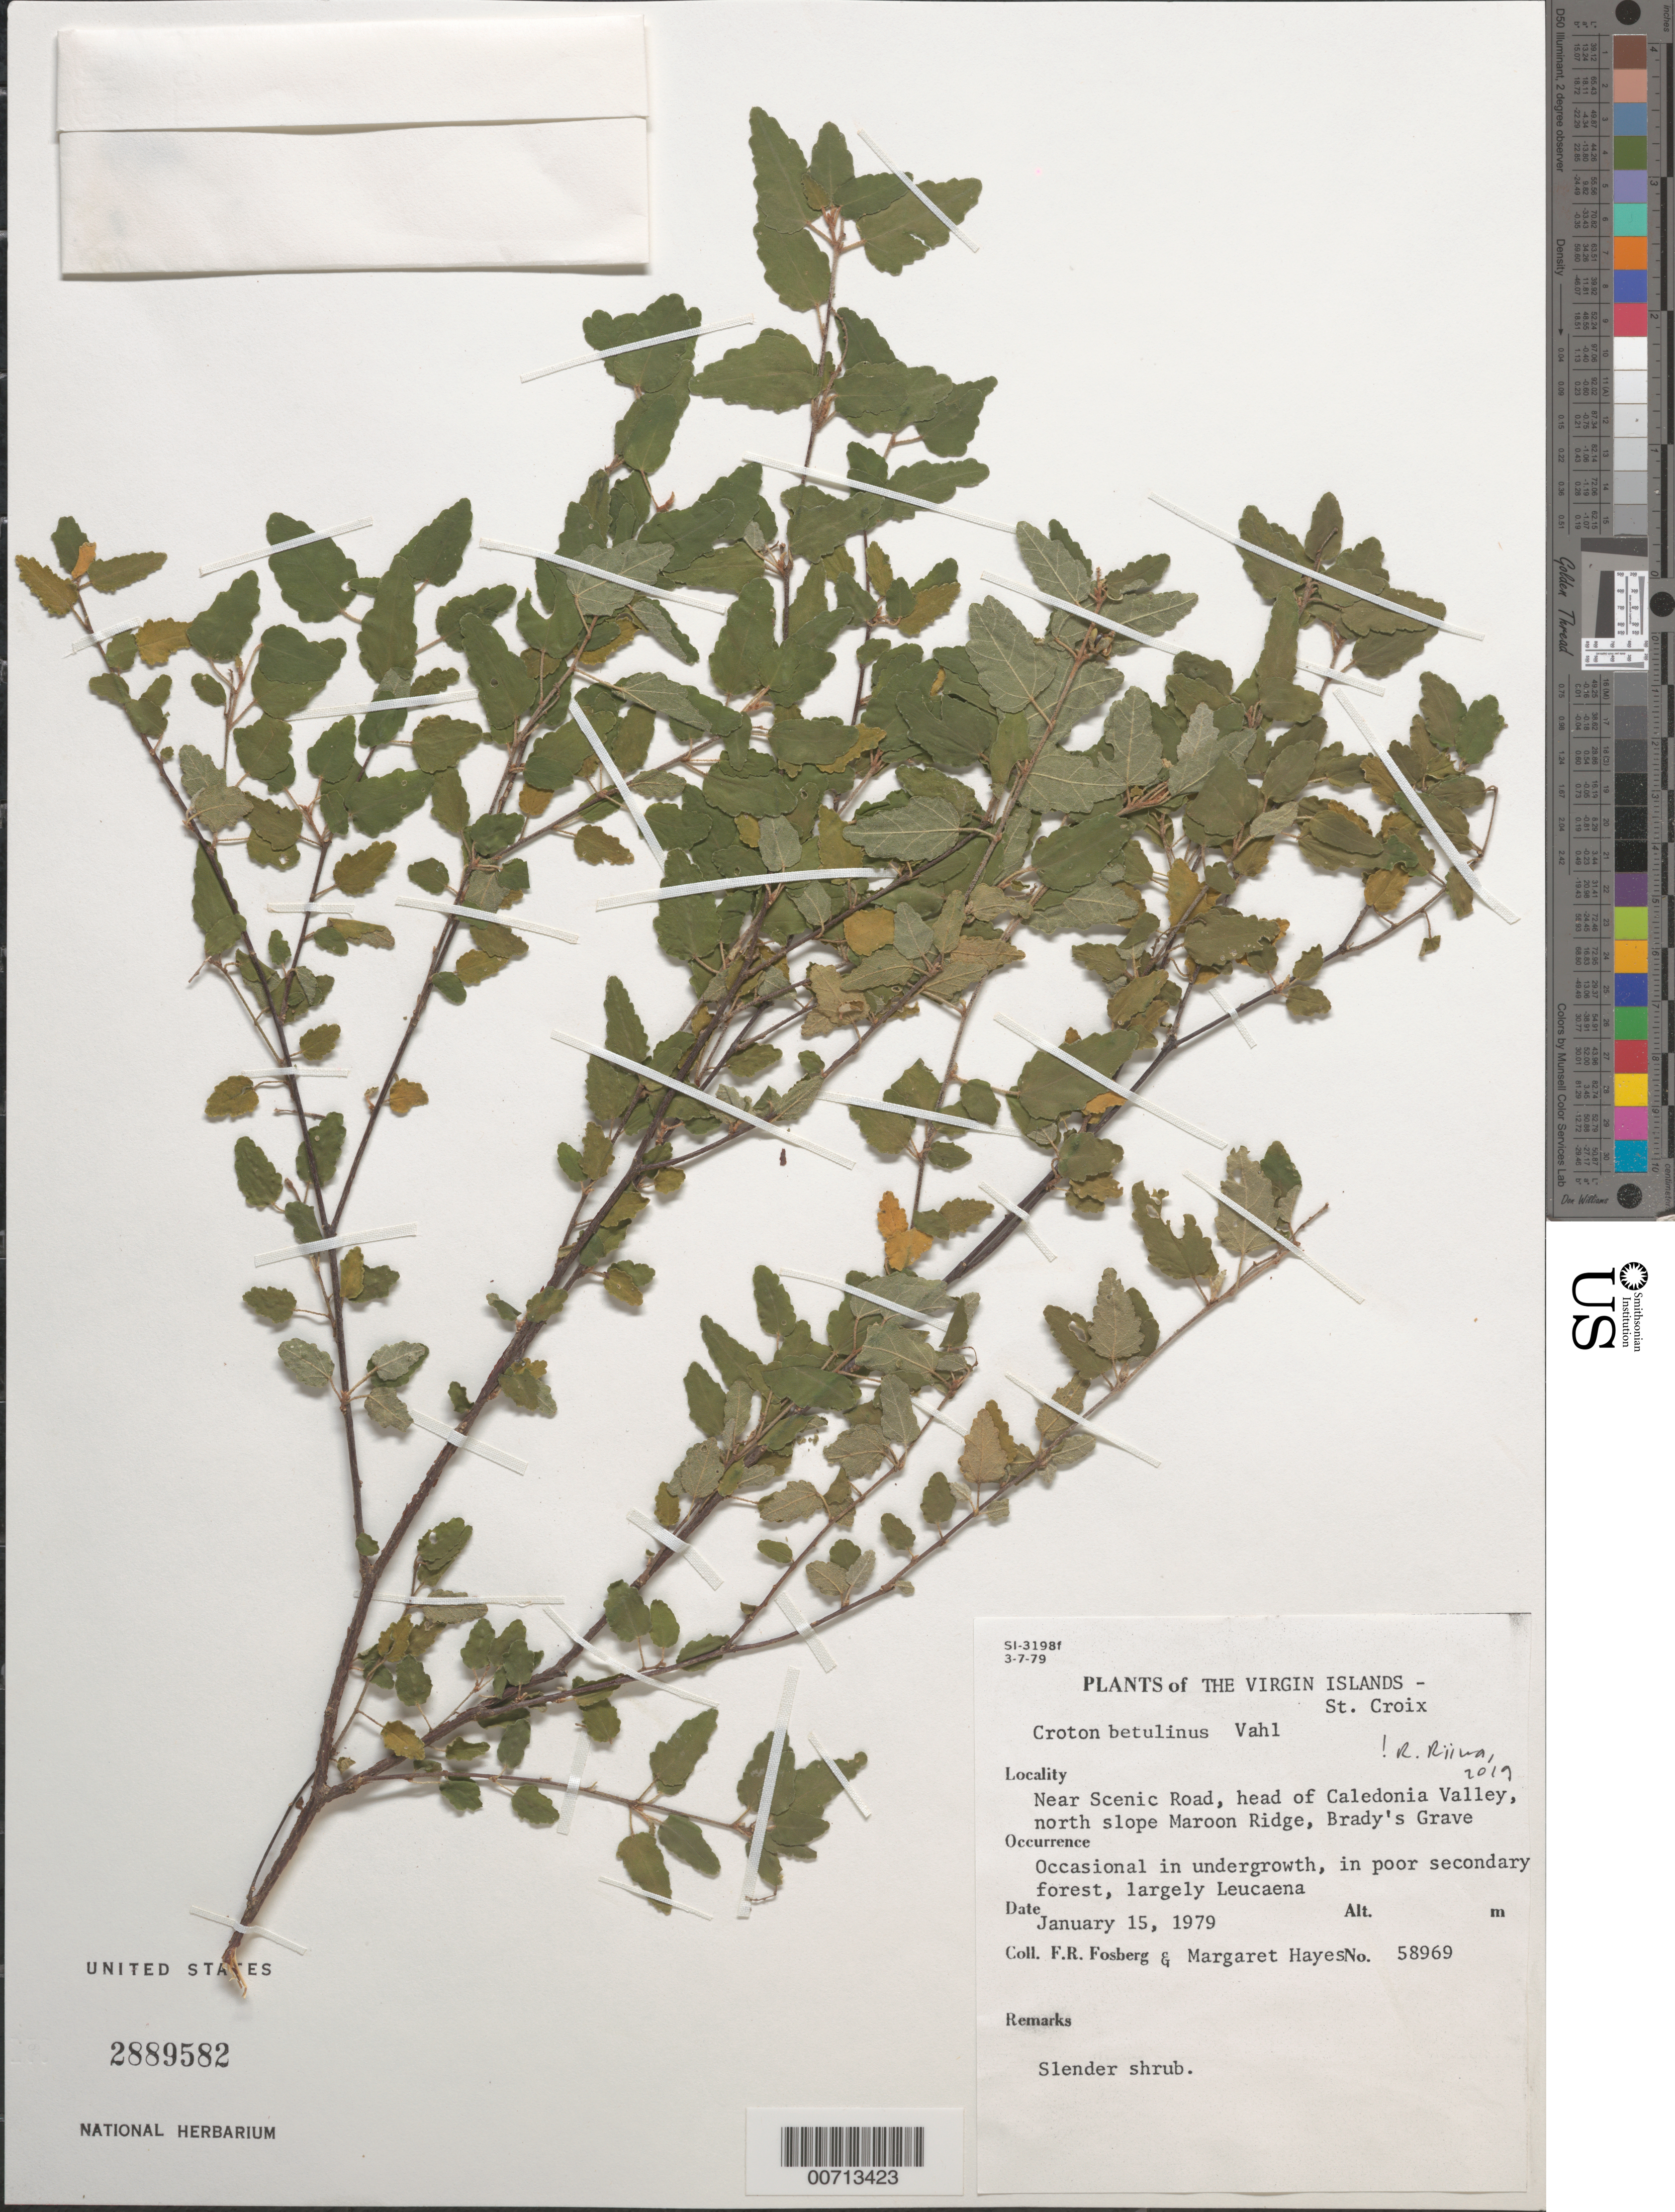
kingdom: Plantae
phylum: Tracheophyta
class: Magnoliopsida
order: Malpighiales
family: Euphorbiaceae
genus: Croton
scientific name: Croton betulinus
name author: Vahl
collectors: F. R. Fosberg & M. Hayes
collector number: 58969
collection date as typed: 15 Jan 1979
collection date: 1979-01-15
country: U.S. Virgin Islands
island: St. Croix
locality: Near Scenic Rd, head of Caledonia Valley, N slope Maroon Ridge, Brady's Grave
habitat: In undergrowth, in poor secondary forest, largely Leucaena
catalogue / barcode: US 2889582